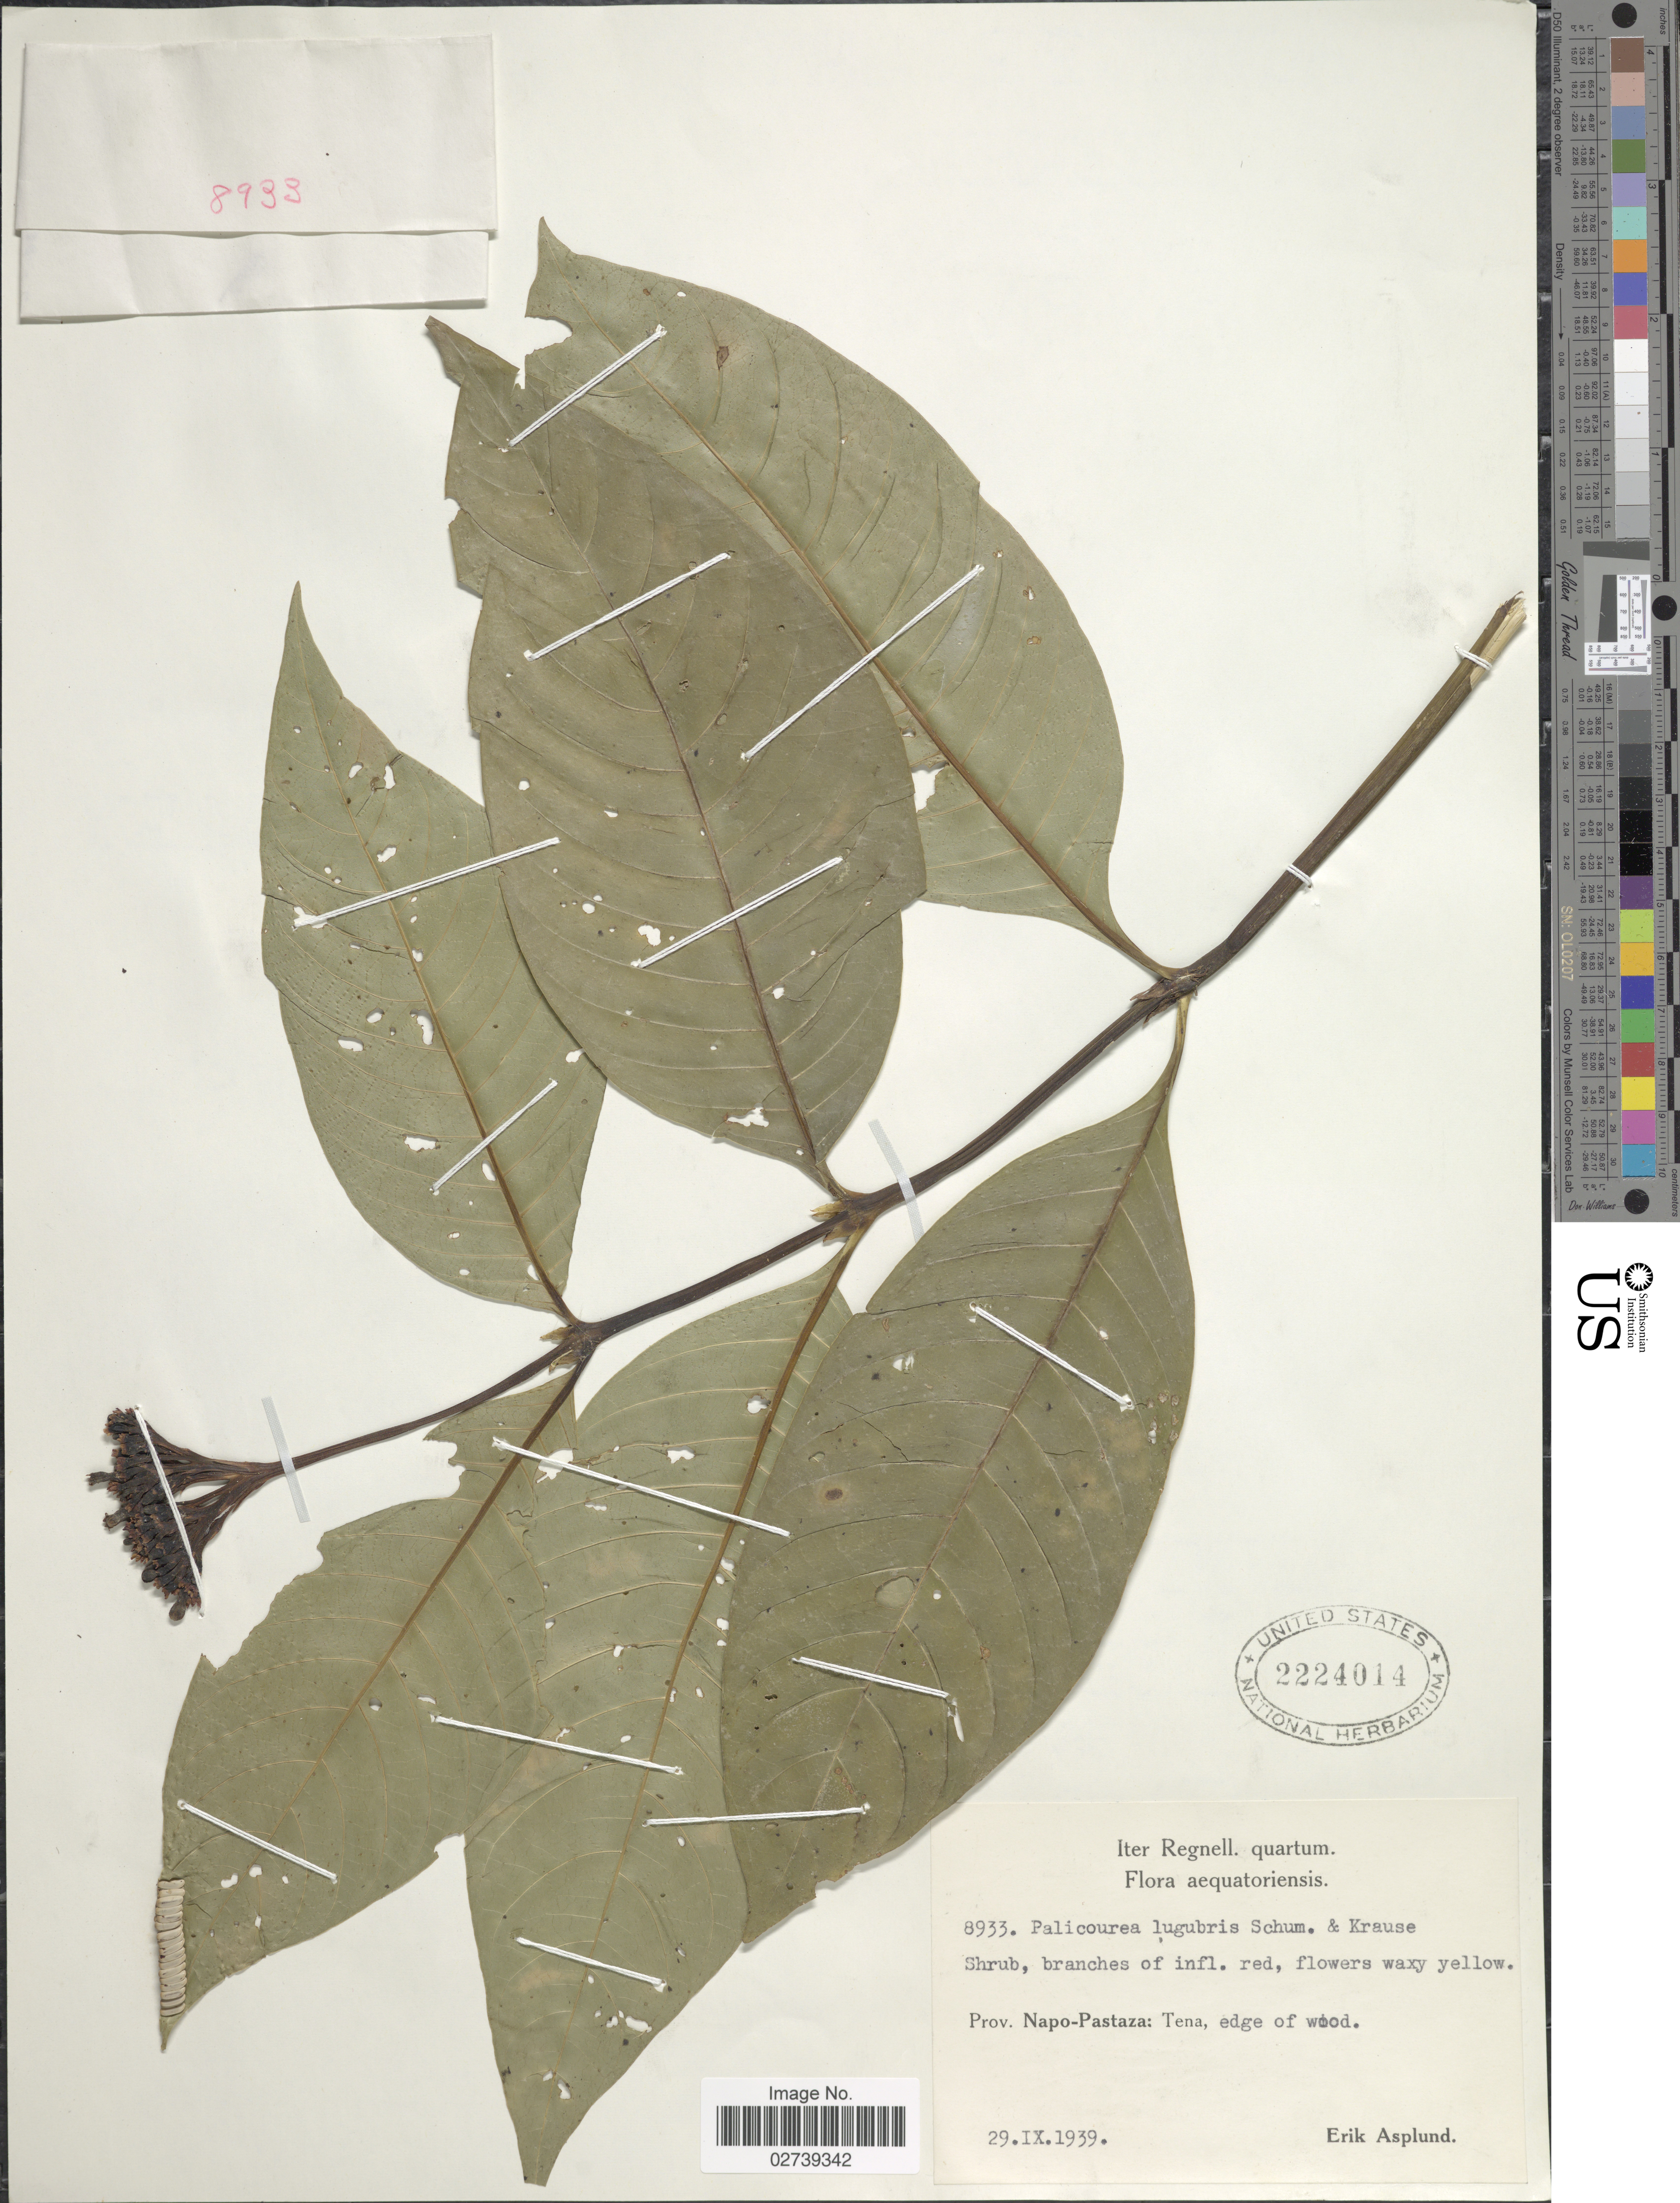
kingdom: Plantae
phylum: Tracheophyta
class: Magnoliopsida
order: Gentianales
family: Rubiaceae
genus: Palicourea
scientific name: Palicourea conferta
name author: (Benth.) Sandwith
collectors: E. Asplund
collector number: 8933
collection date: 1939-09-29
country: Ecuador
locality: Iter Regnell. quartum, aequatoriensis, Prov. Napo-Pastaza: Tena, edge of wood.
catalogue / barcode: US 2224014